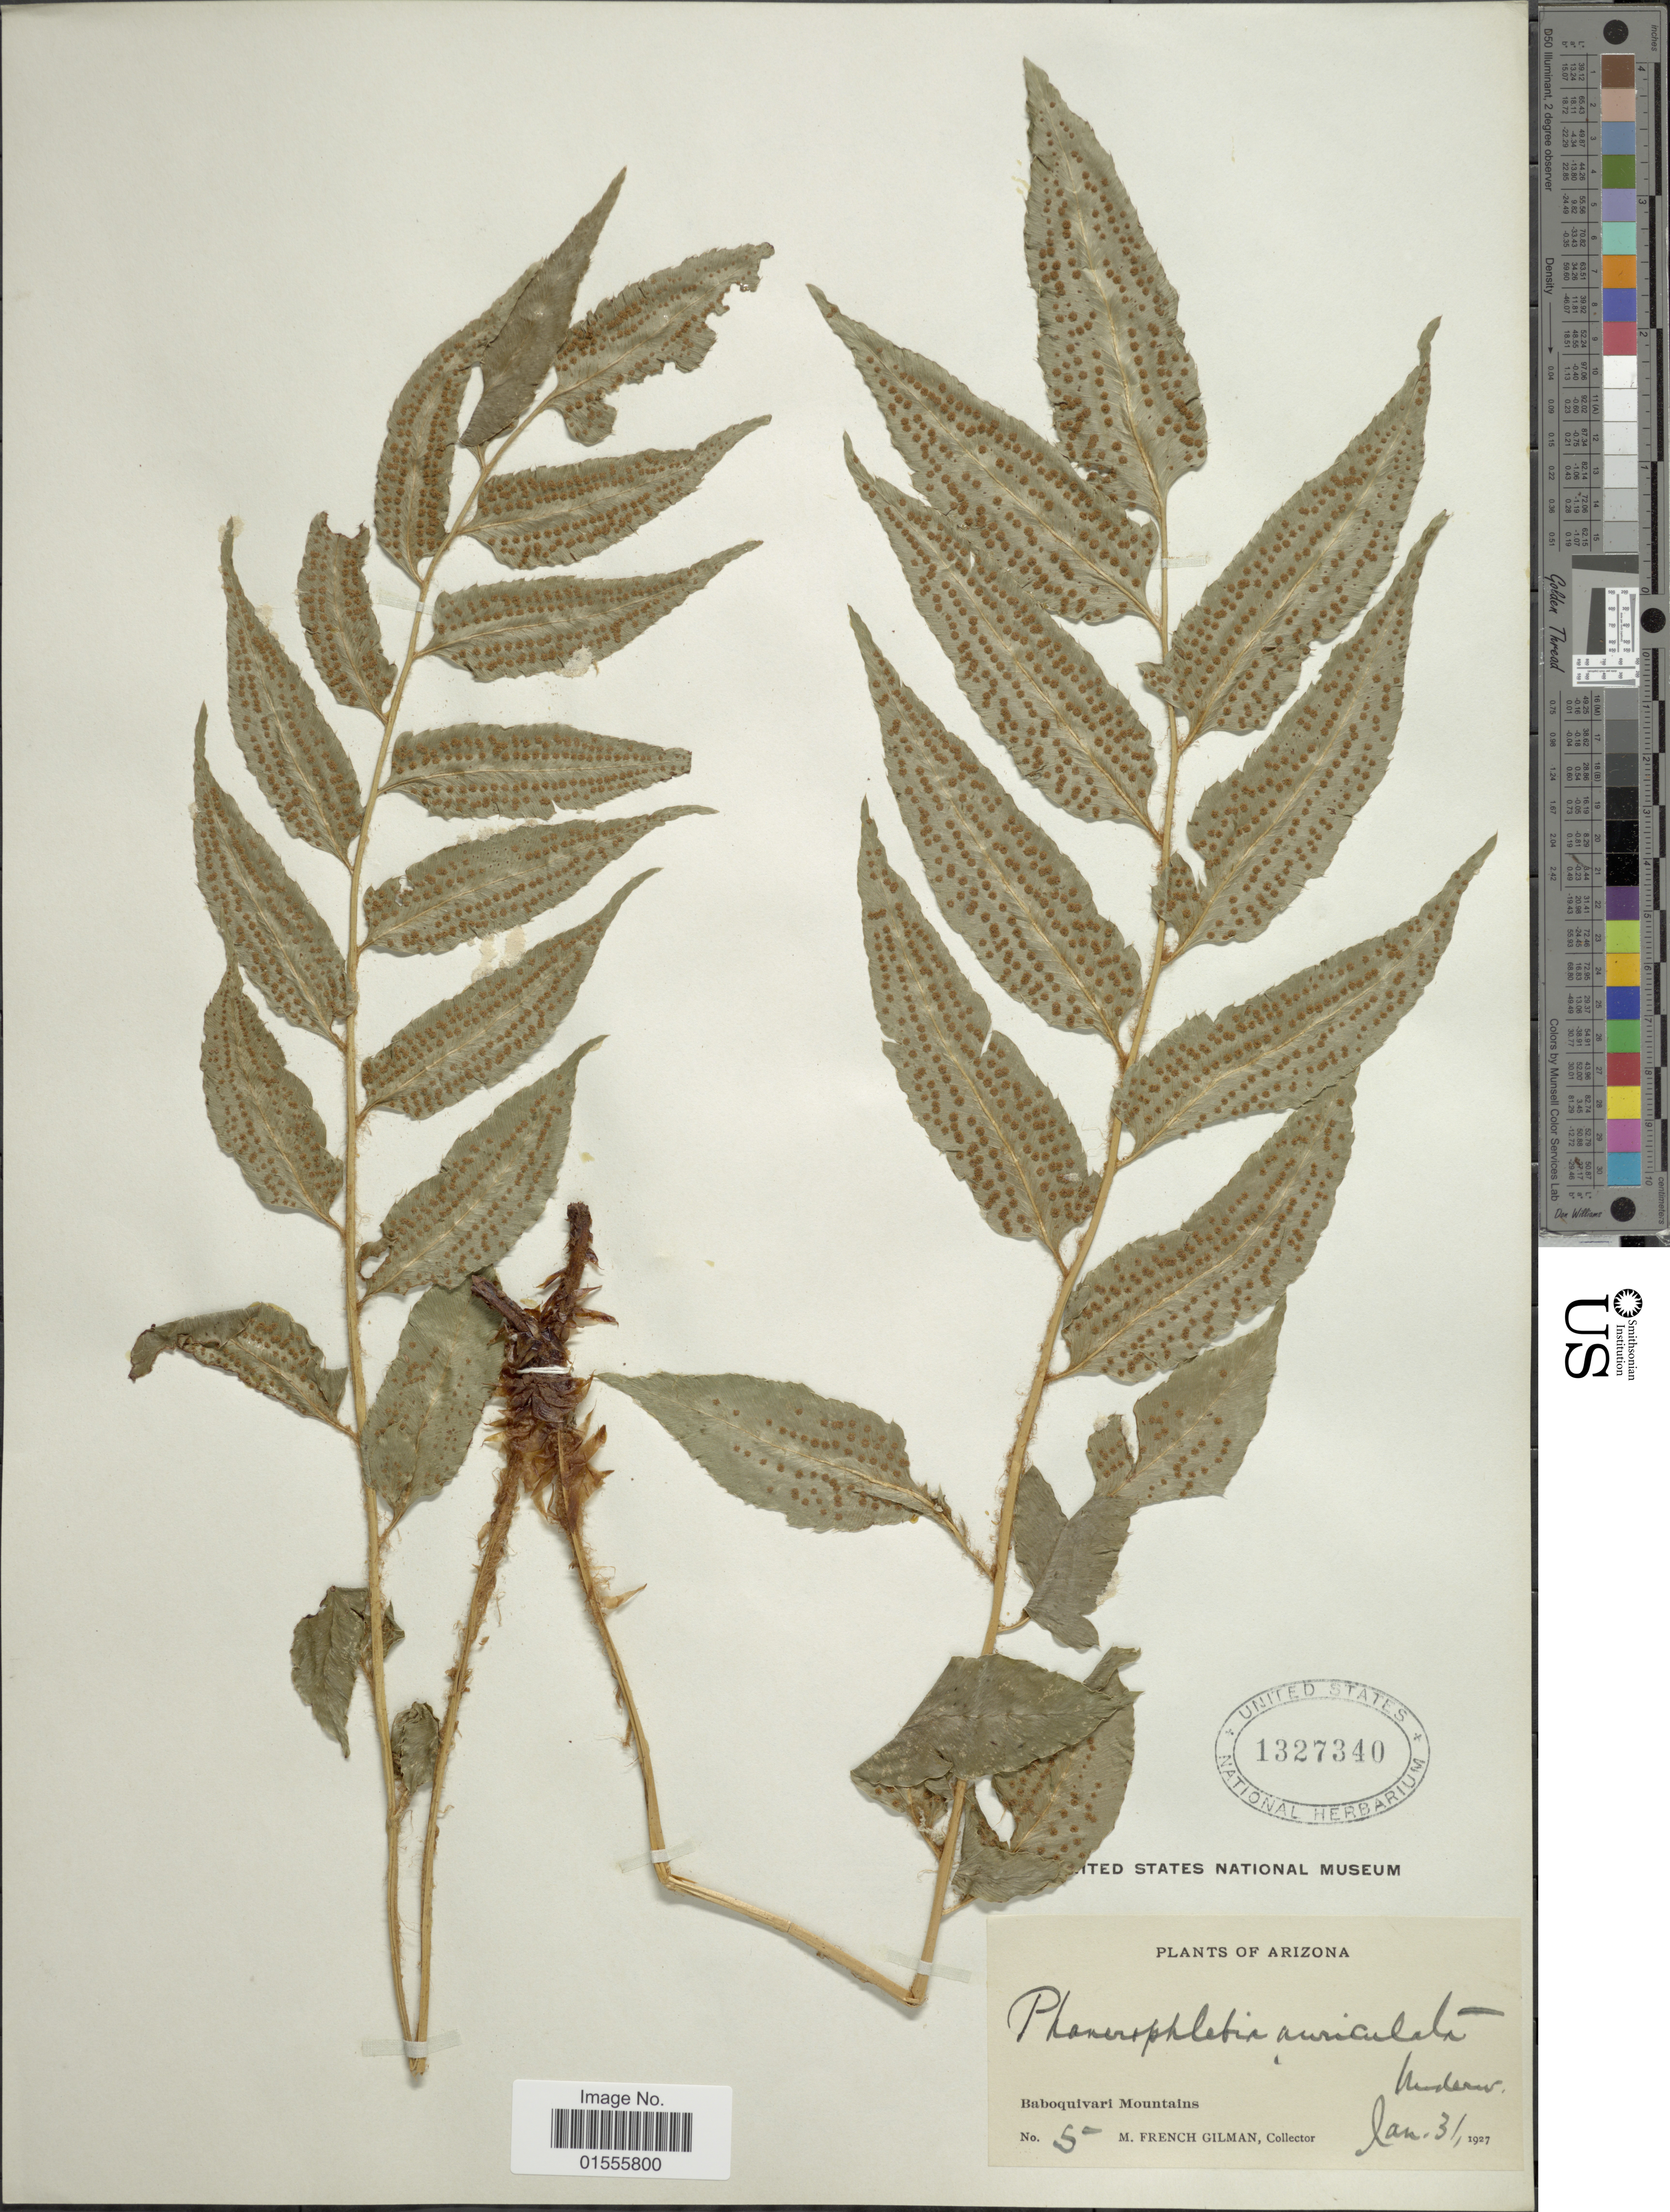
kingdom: Plantae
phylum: Tracheophyta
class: Polypodiopsida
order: Polypodiales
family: Dryopteridaceae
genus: Phanerophlebia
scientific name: Phanerophlebia auriculata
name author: Underw.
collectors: M. F. Gilman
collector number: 5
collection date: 1927-01-31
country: United States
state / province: Arizona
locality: Baboquivari Mountains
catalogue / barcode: US 1327340